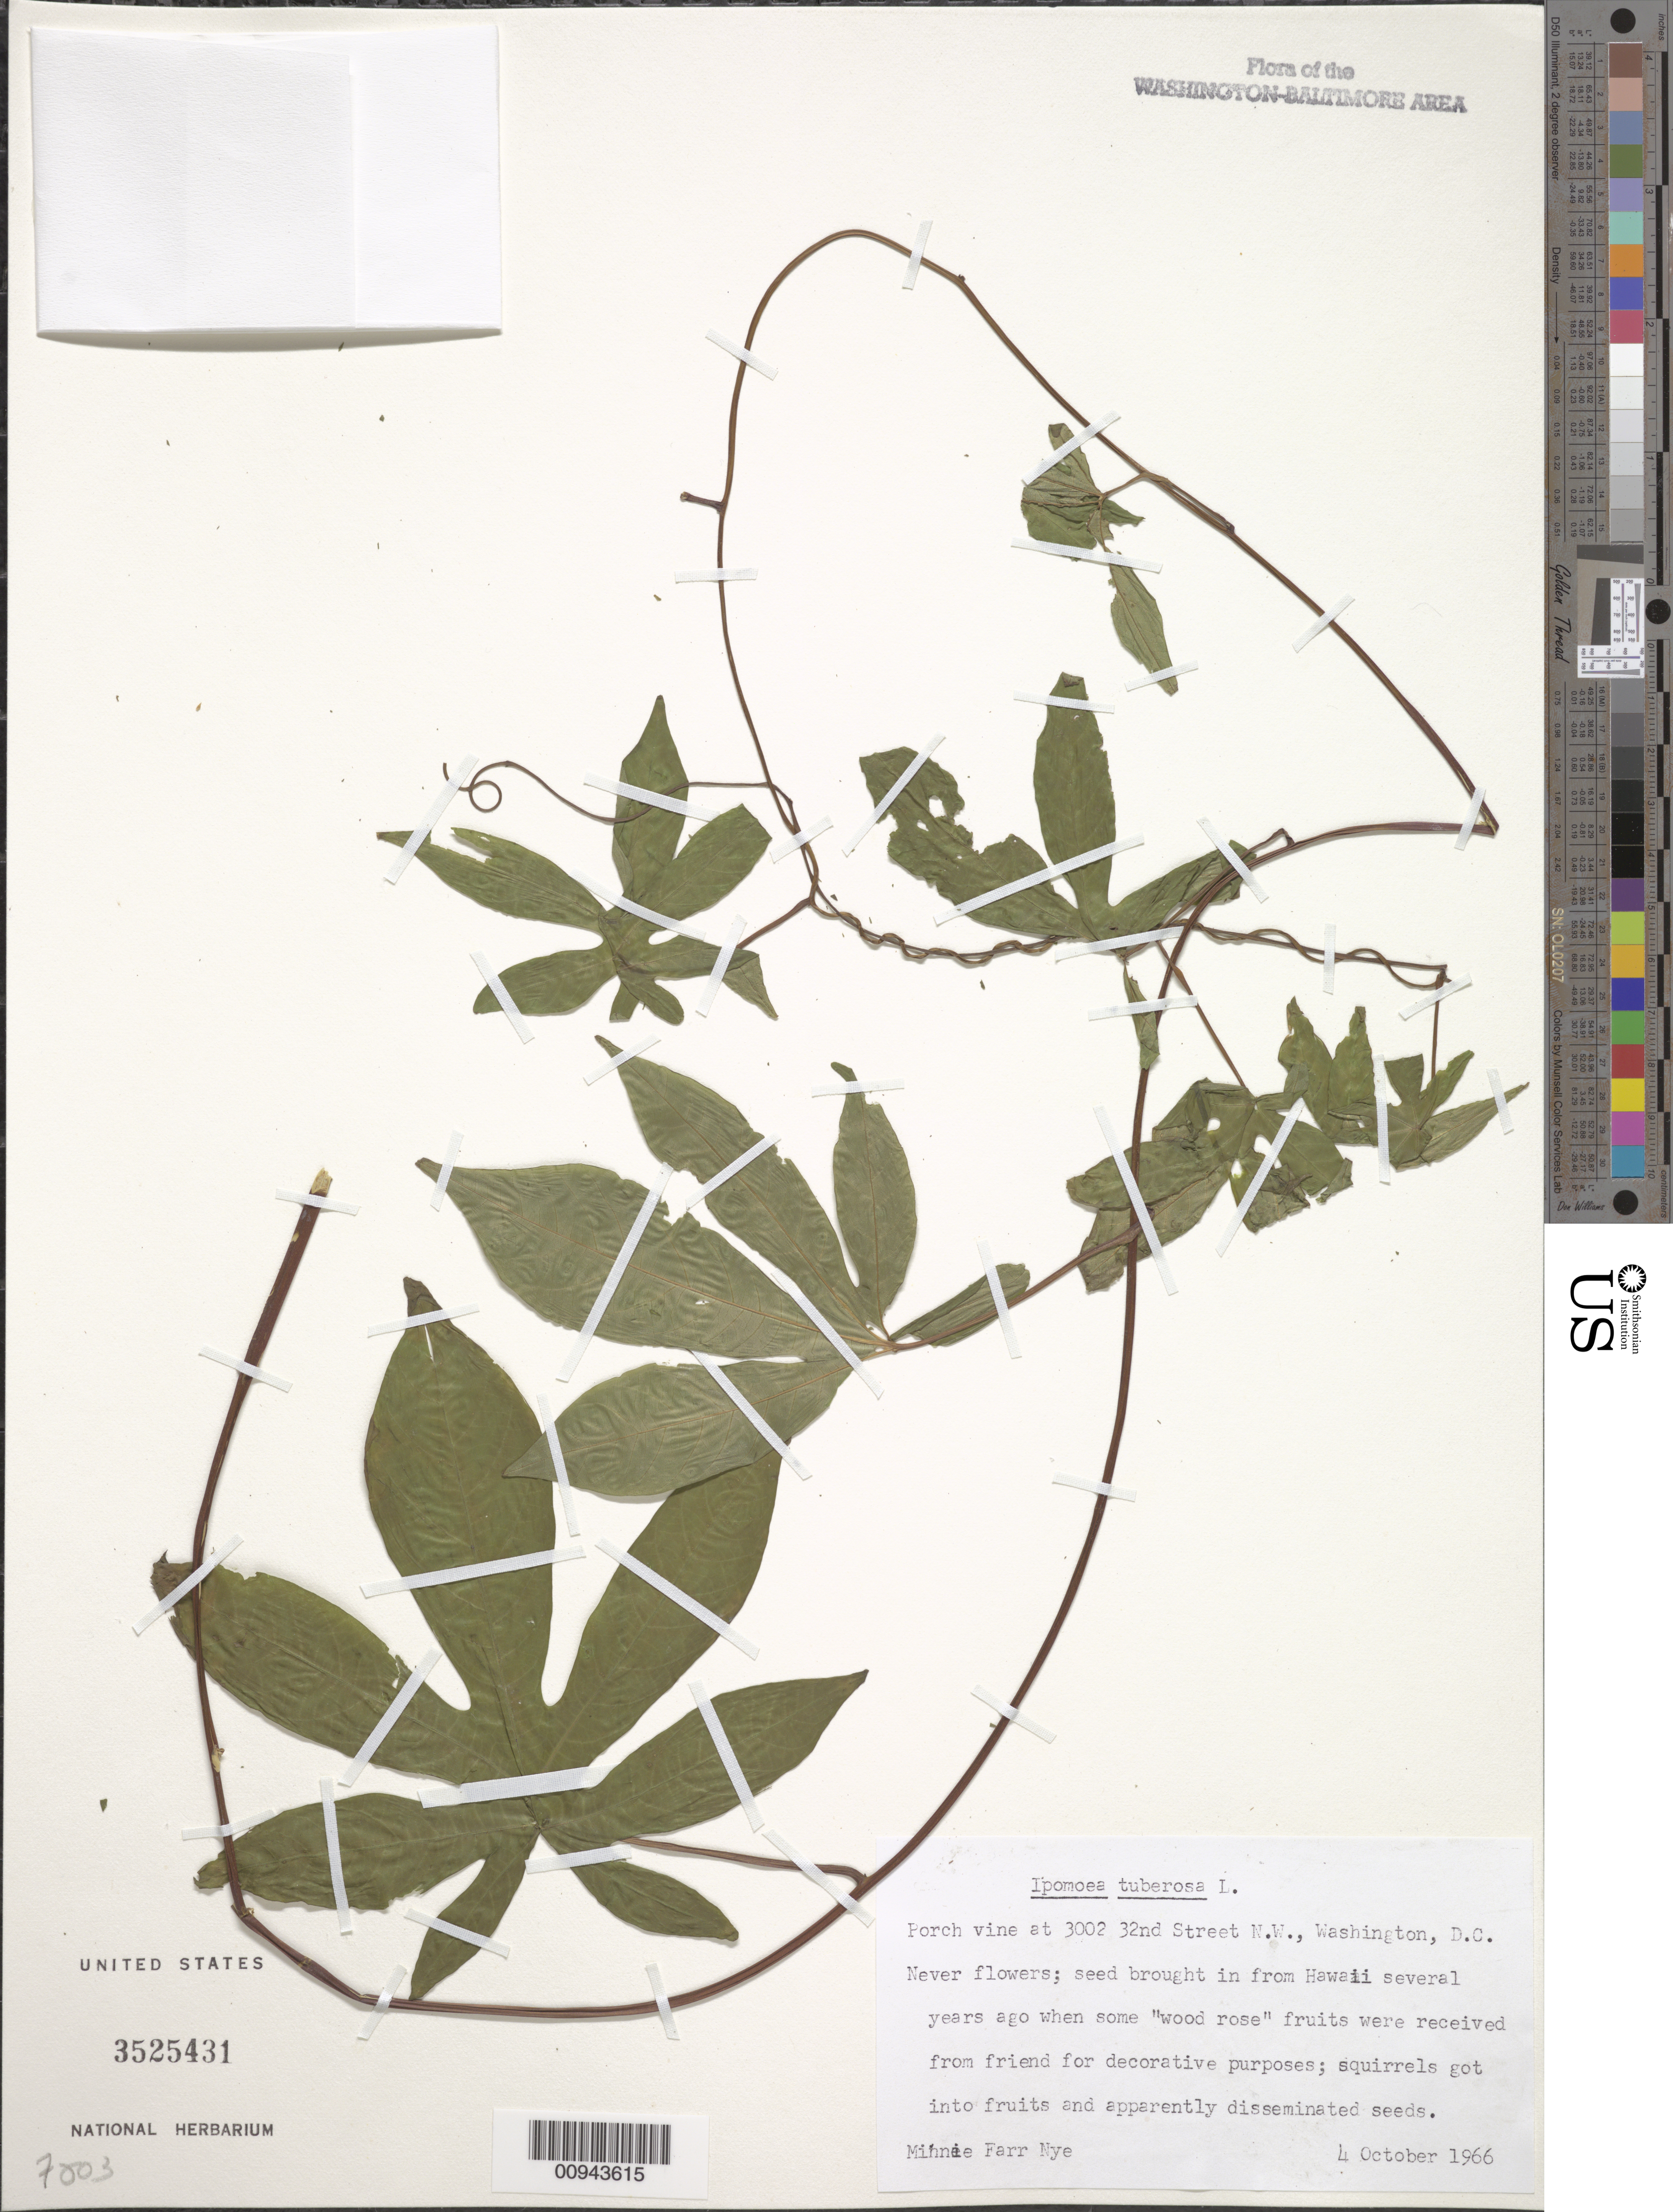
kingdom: Plantae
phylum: Tracheophyta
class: Magnoliopsida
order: Solanales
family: Convolvulaceae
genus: Ipomoea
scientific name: Ipomoea tuberosa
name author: L.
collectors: M. Nye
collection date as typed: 4 October 1966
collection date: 1966-10-04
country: United States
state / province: District of Columbia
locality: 3002 32nd Street N.W.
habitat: porch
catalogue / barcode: US 3525431